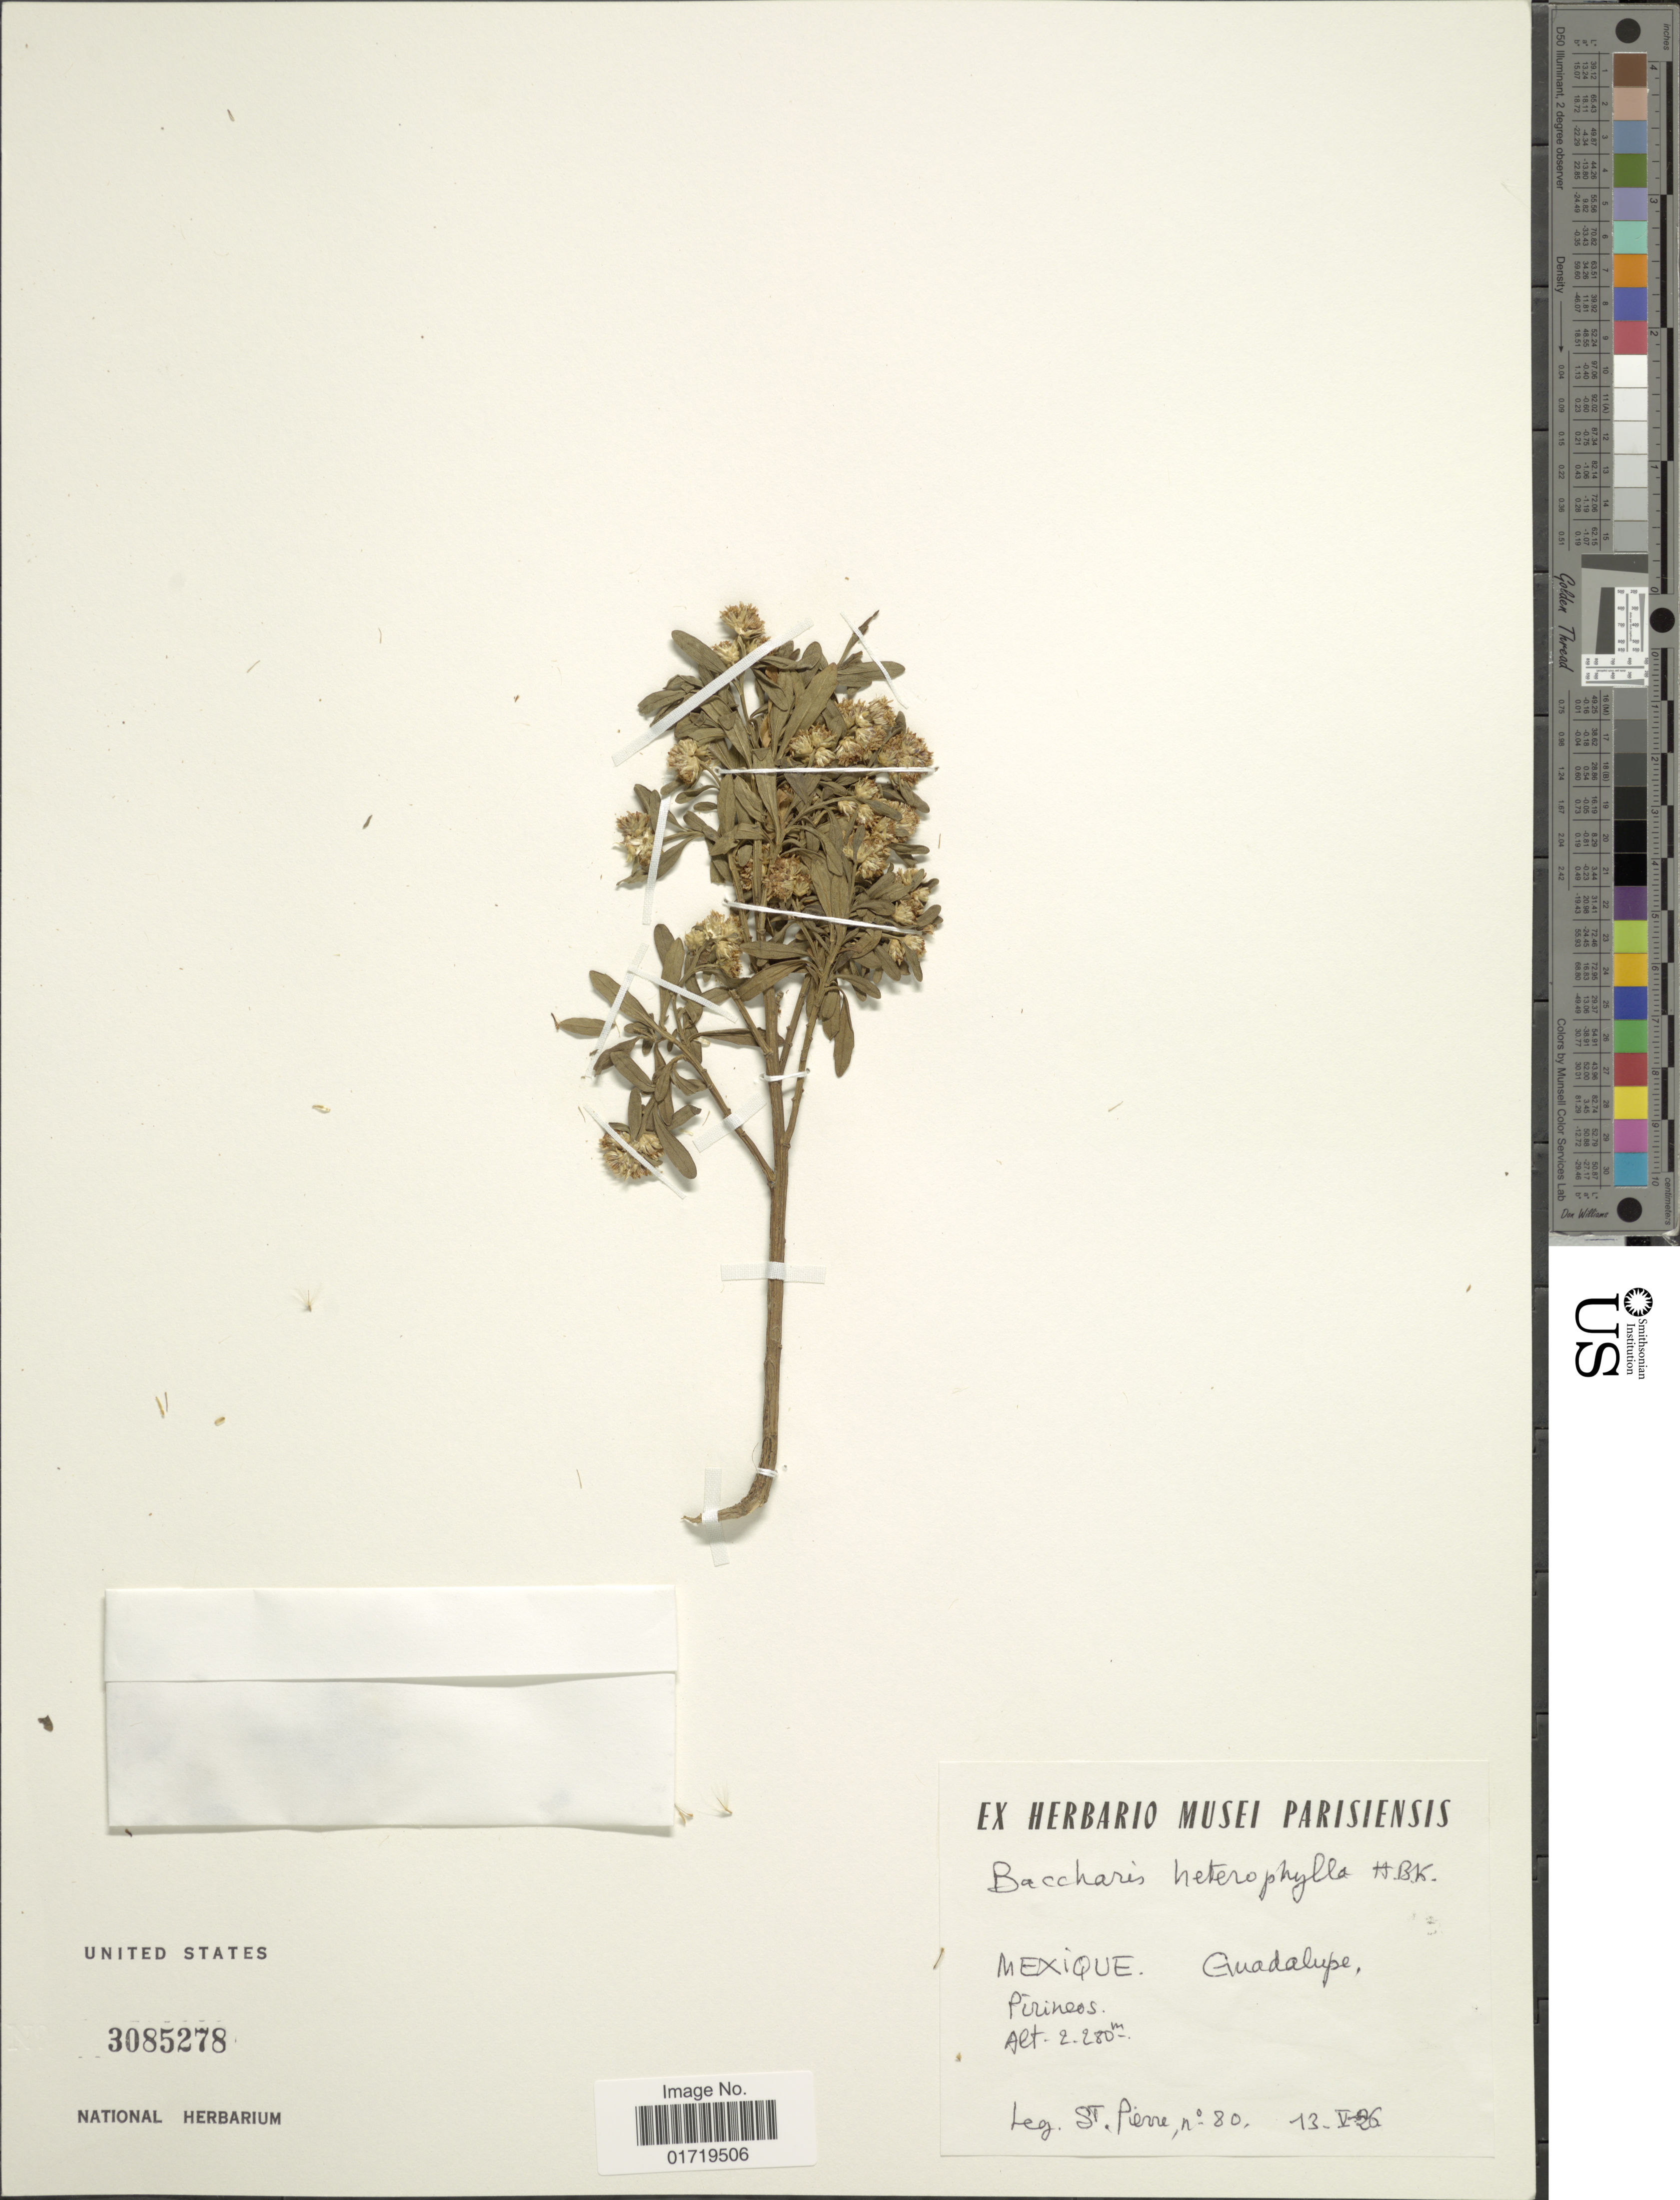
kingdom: Plantae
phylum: Tracheophyta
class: Magnoliopsida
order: Asterales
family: Asteraceae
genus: Baccharis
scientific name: Baccharis heterophylla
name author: Kunth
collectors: M. Saint-Pierre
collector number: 80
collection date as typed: Transcribed d/m/y: 13/5/26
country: Mexico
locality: Guadelupe, Pirineos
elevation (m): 2280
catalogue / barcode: US 3085278